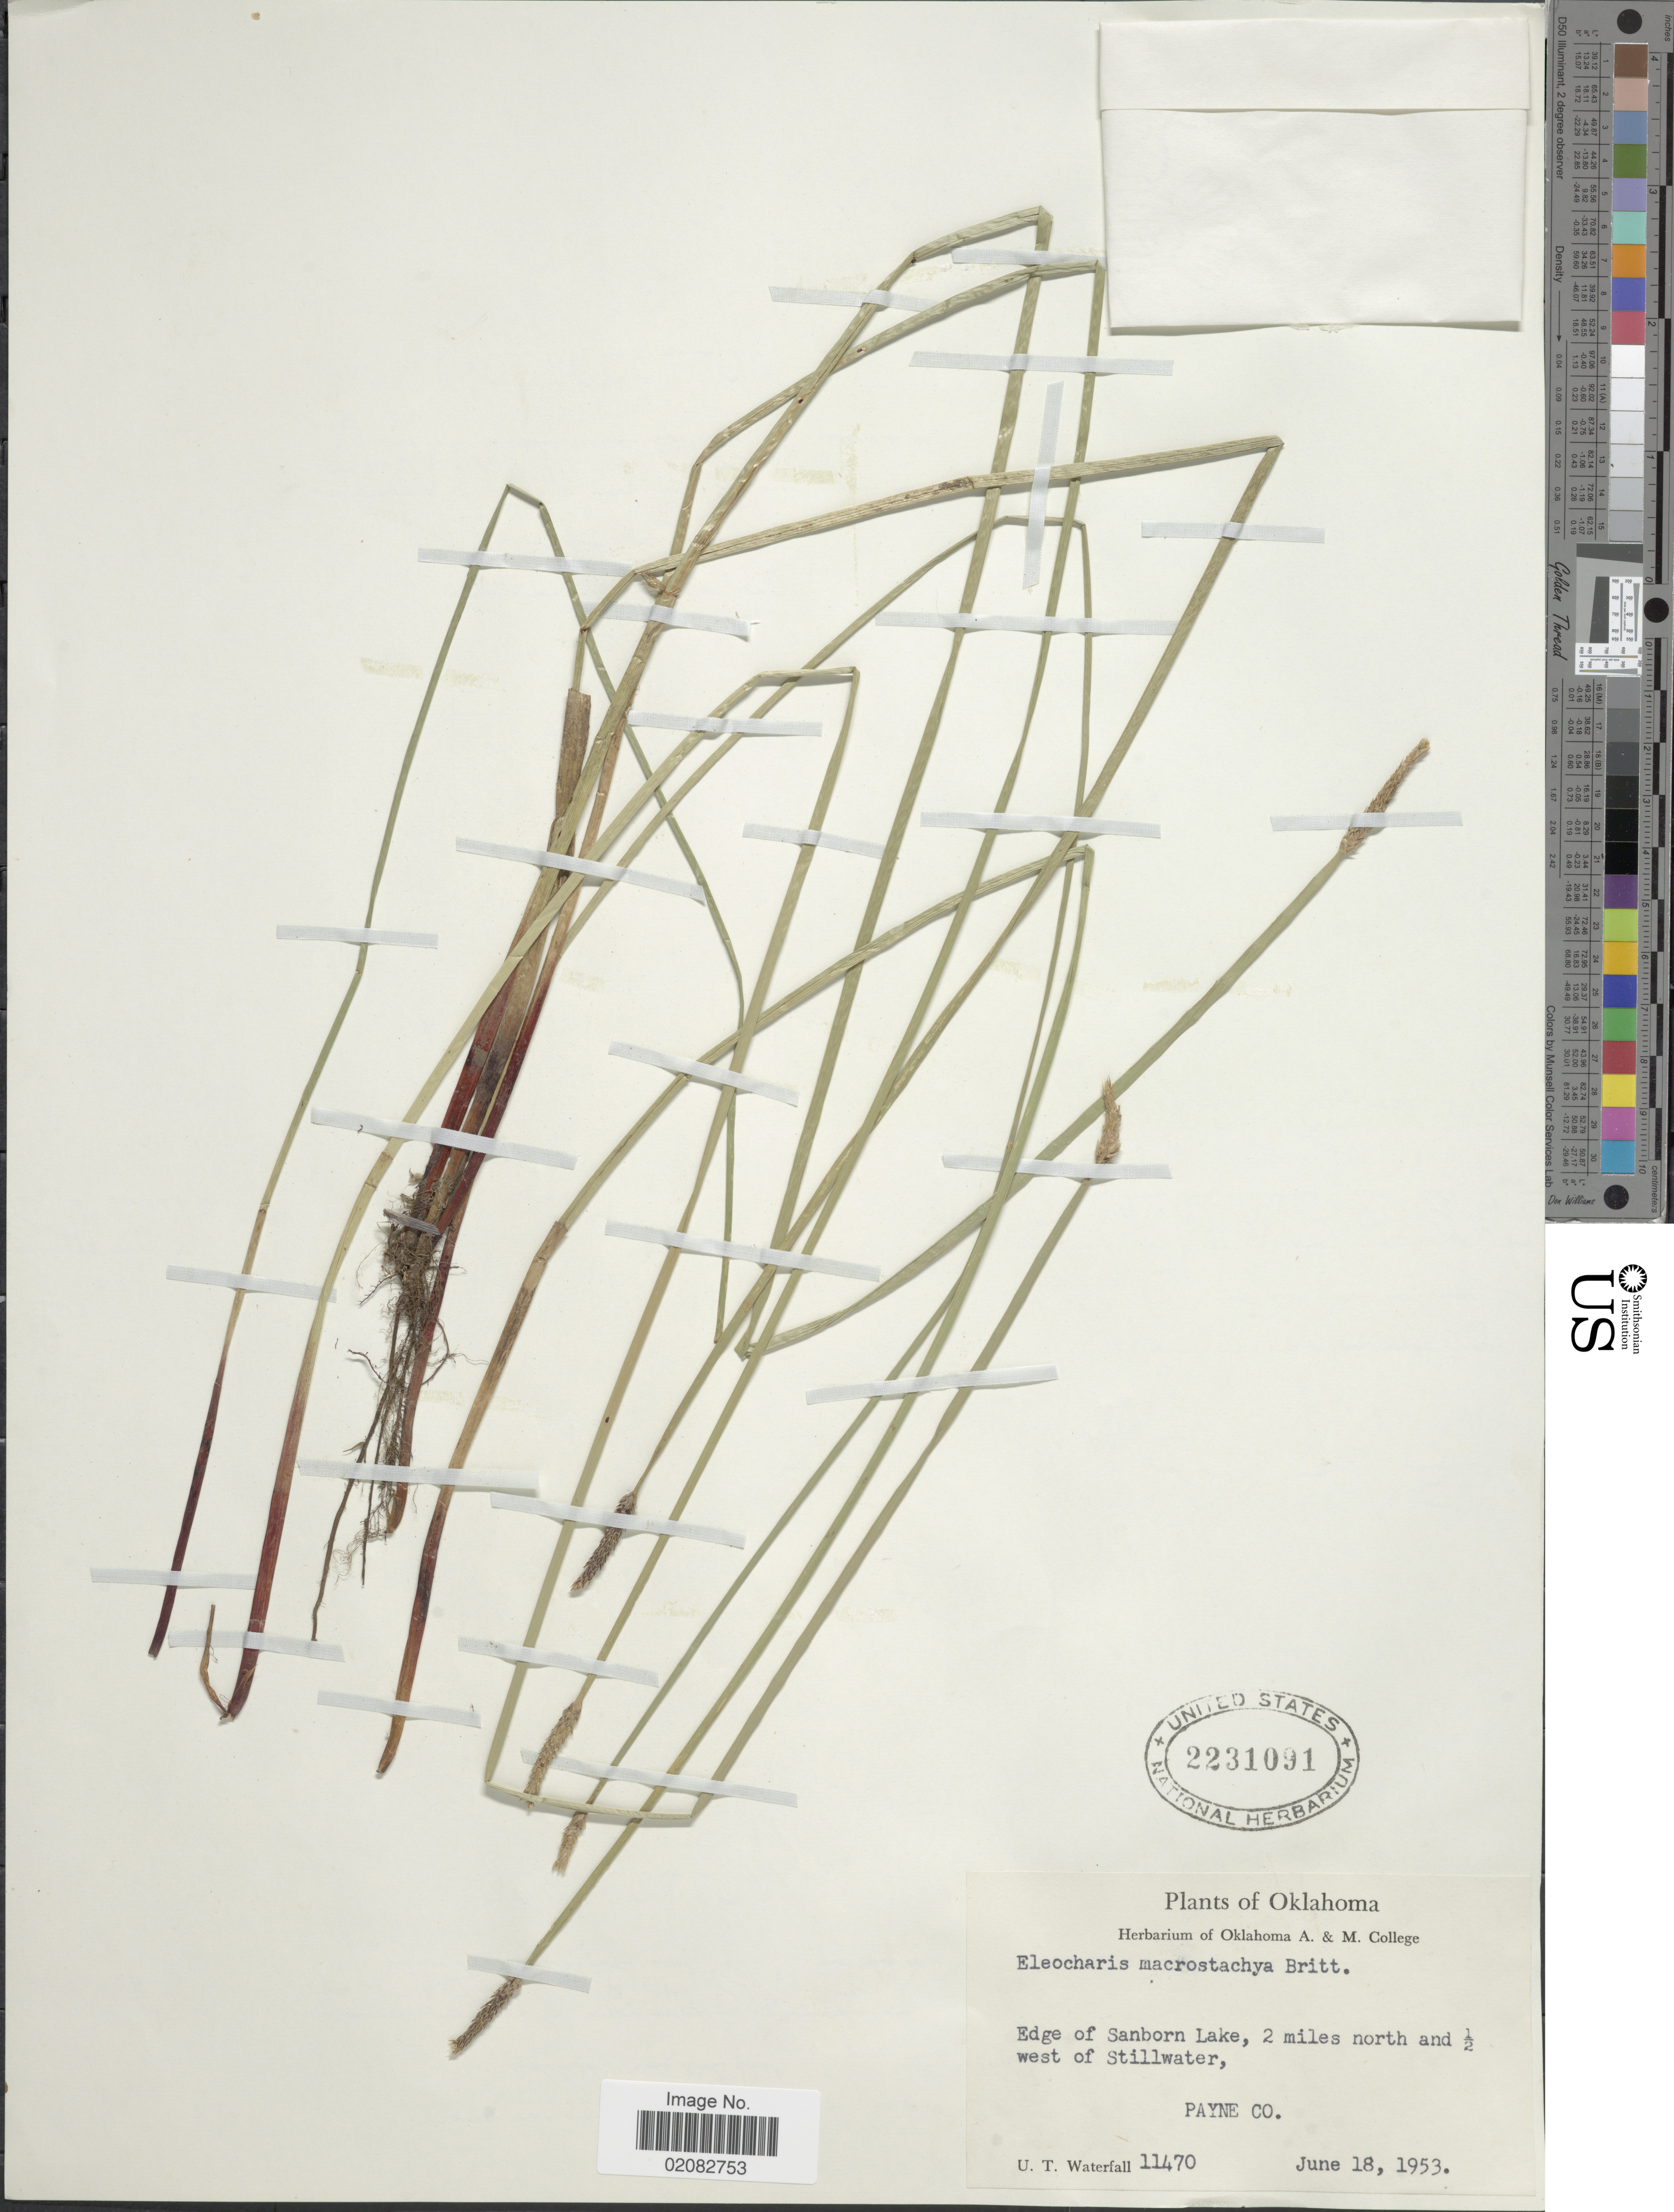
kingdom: Plantae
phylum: Tracheophyta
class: Liliopsida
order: Poales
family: Cyperaceae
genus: Eleocharis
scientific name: Eleocharis macrostachya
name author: Britton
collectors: U. T. Waterfall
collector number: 11470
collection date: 1953-06-18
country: United States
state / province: Oklahoma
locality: Edge of Sanborn Lake, 2 miles north and ½ west of Stillwater, Payne Co.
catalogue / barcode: US 2231091